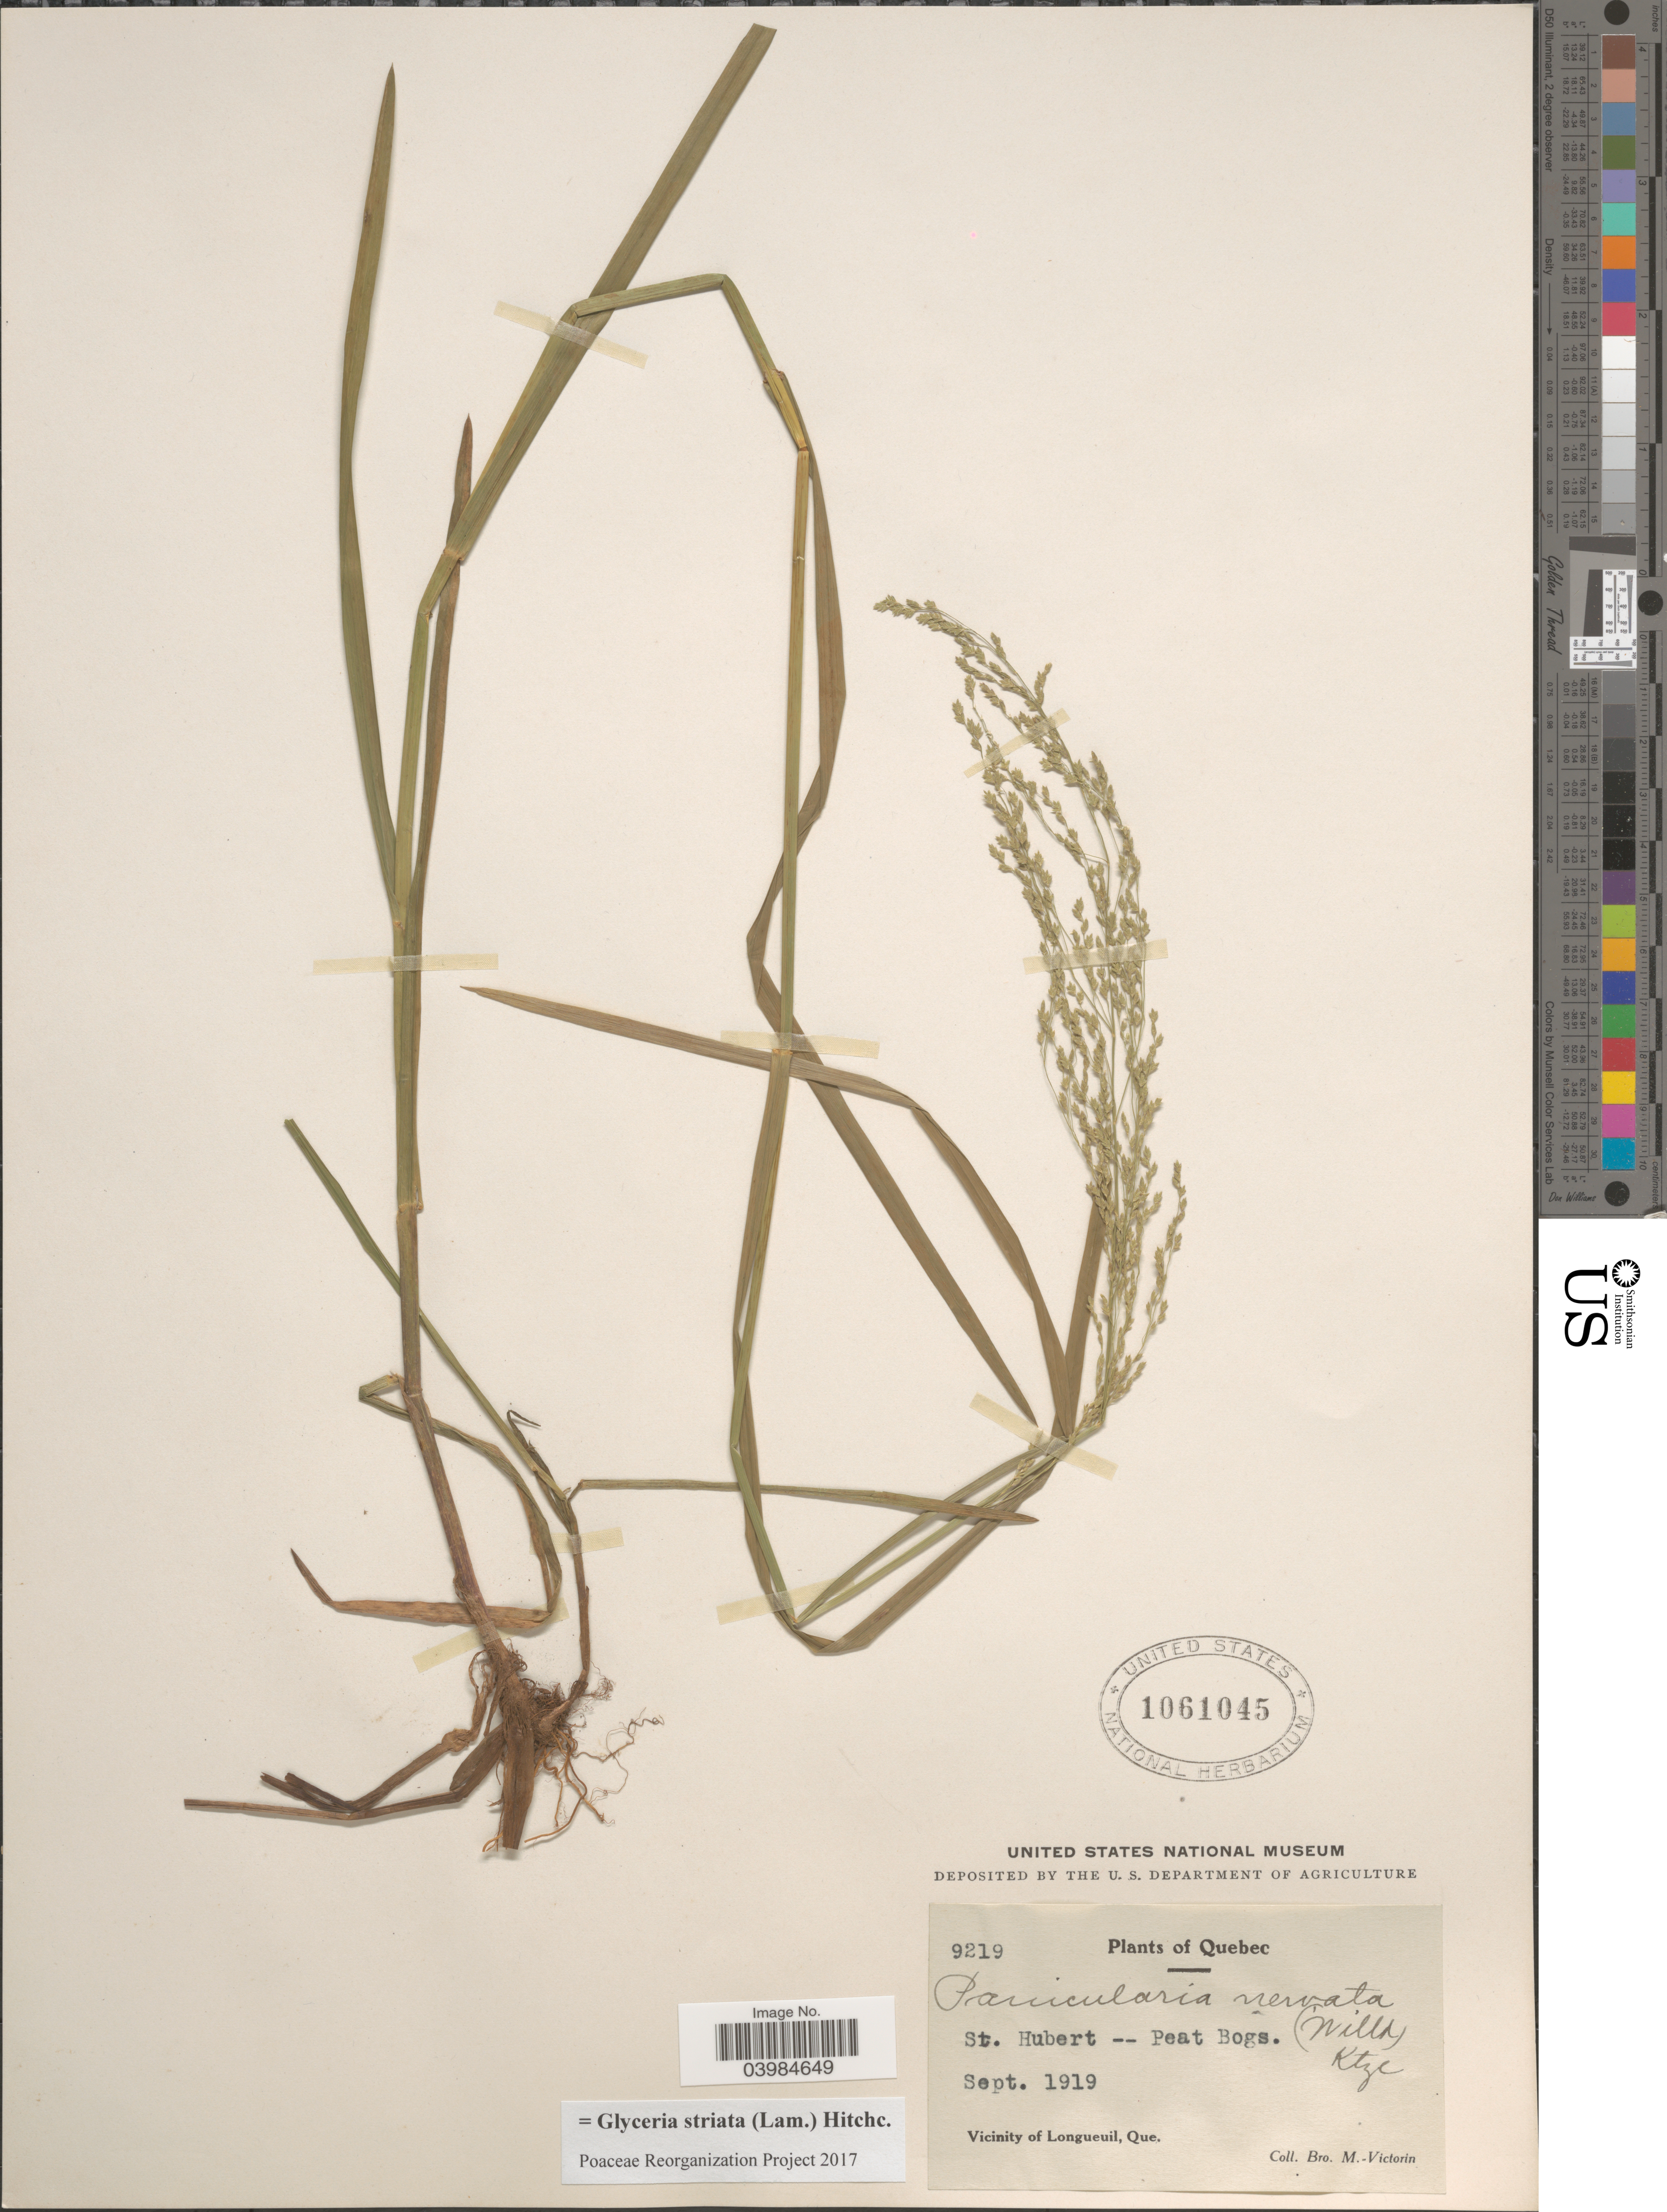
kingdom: Plantae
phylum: Tracheophyta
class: Liliopsida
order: Poales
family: Poaceae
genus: Glyceria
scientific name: Glyceria striata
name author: (Lam.) Hitchc.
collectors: Fr. Marie-Victorin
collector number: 9219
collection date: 1919-09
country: Canada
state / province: Quebec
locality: St. Hubert -- Peat Bogs. Vicinity of Longueuil.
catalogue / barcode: US 1061045